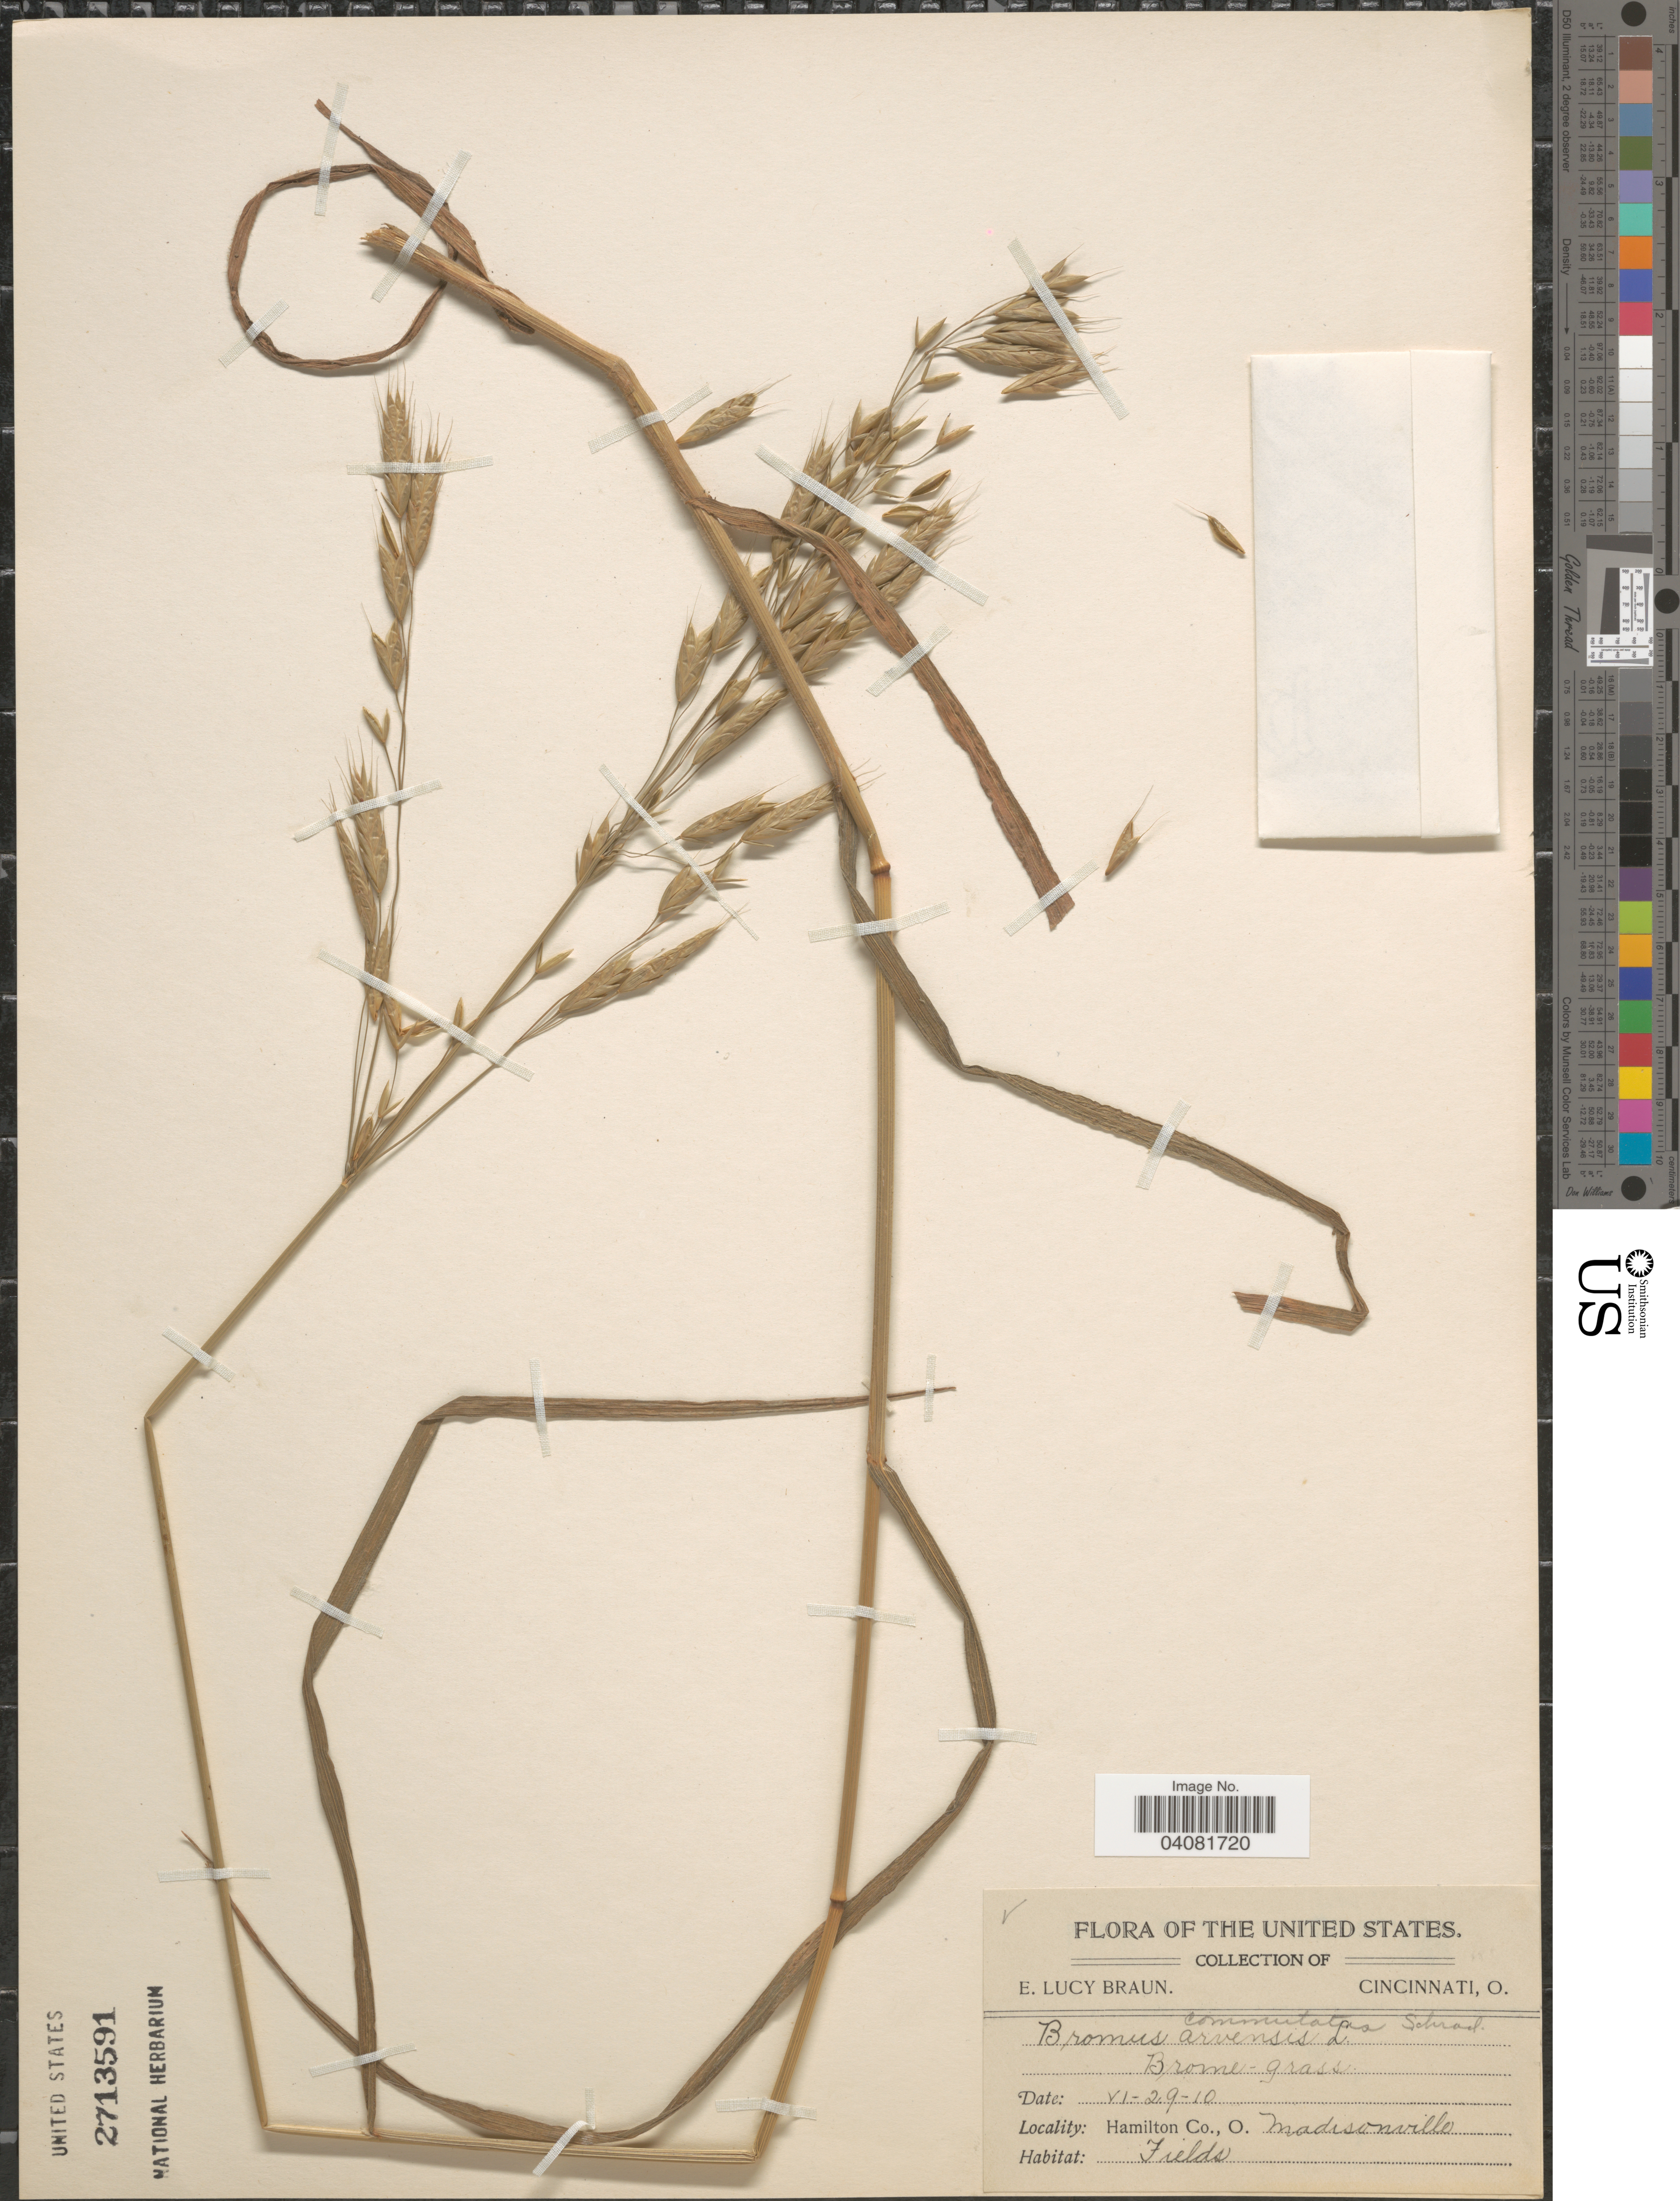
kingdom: Plantae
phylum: Tracheophyta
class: Liliopsida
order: Poales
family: Poaceae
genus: Bromus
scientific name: Bromus commutatus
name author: Schrad.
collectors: E. L. Braun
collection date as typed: Transcribed d/m/y: 29/6/10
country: United States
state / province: Ohio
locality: Hamilton Co. Madisonville.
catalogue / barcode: US 2713591